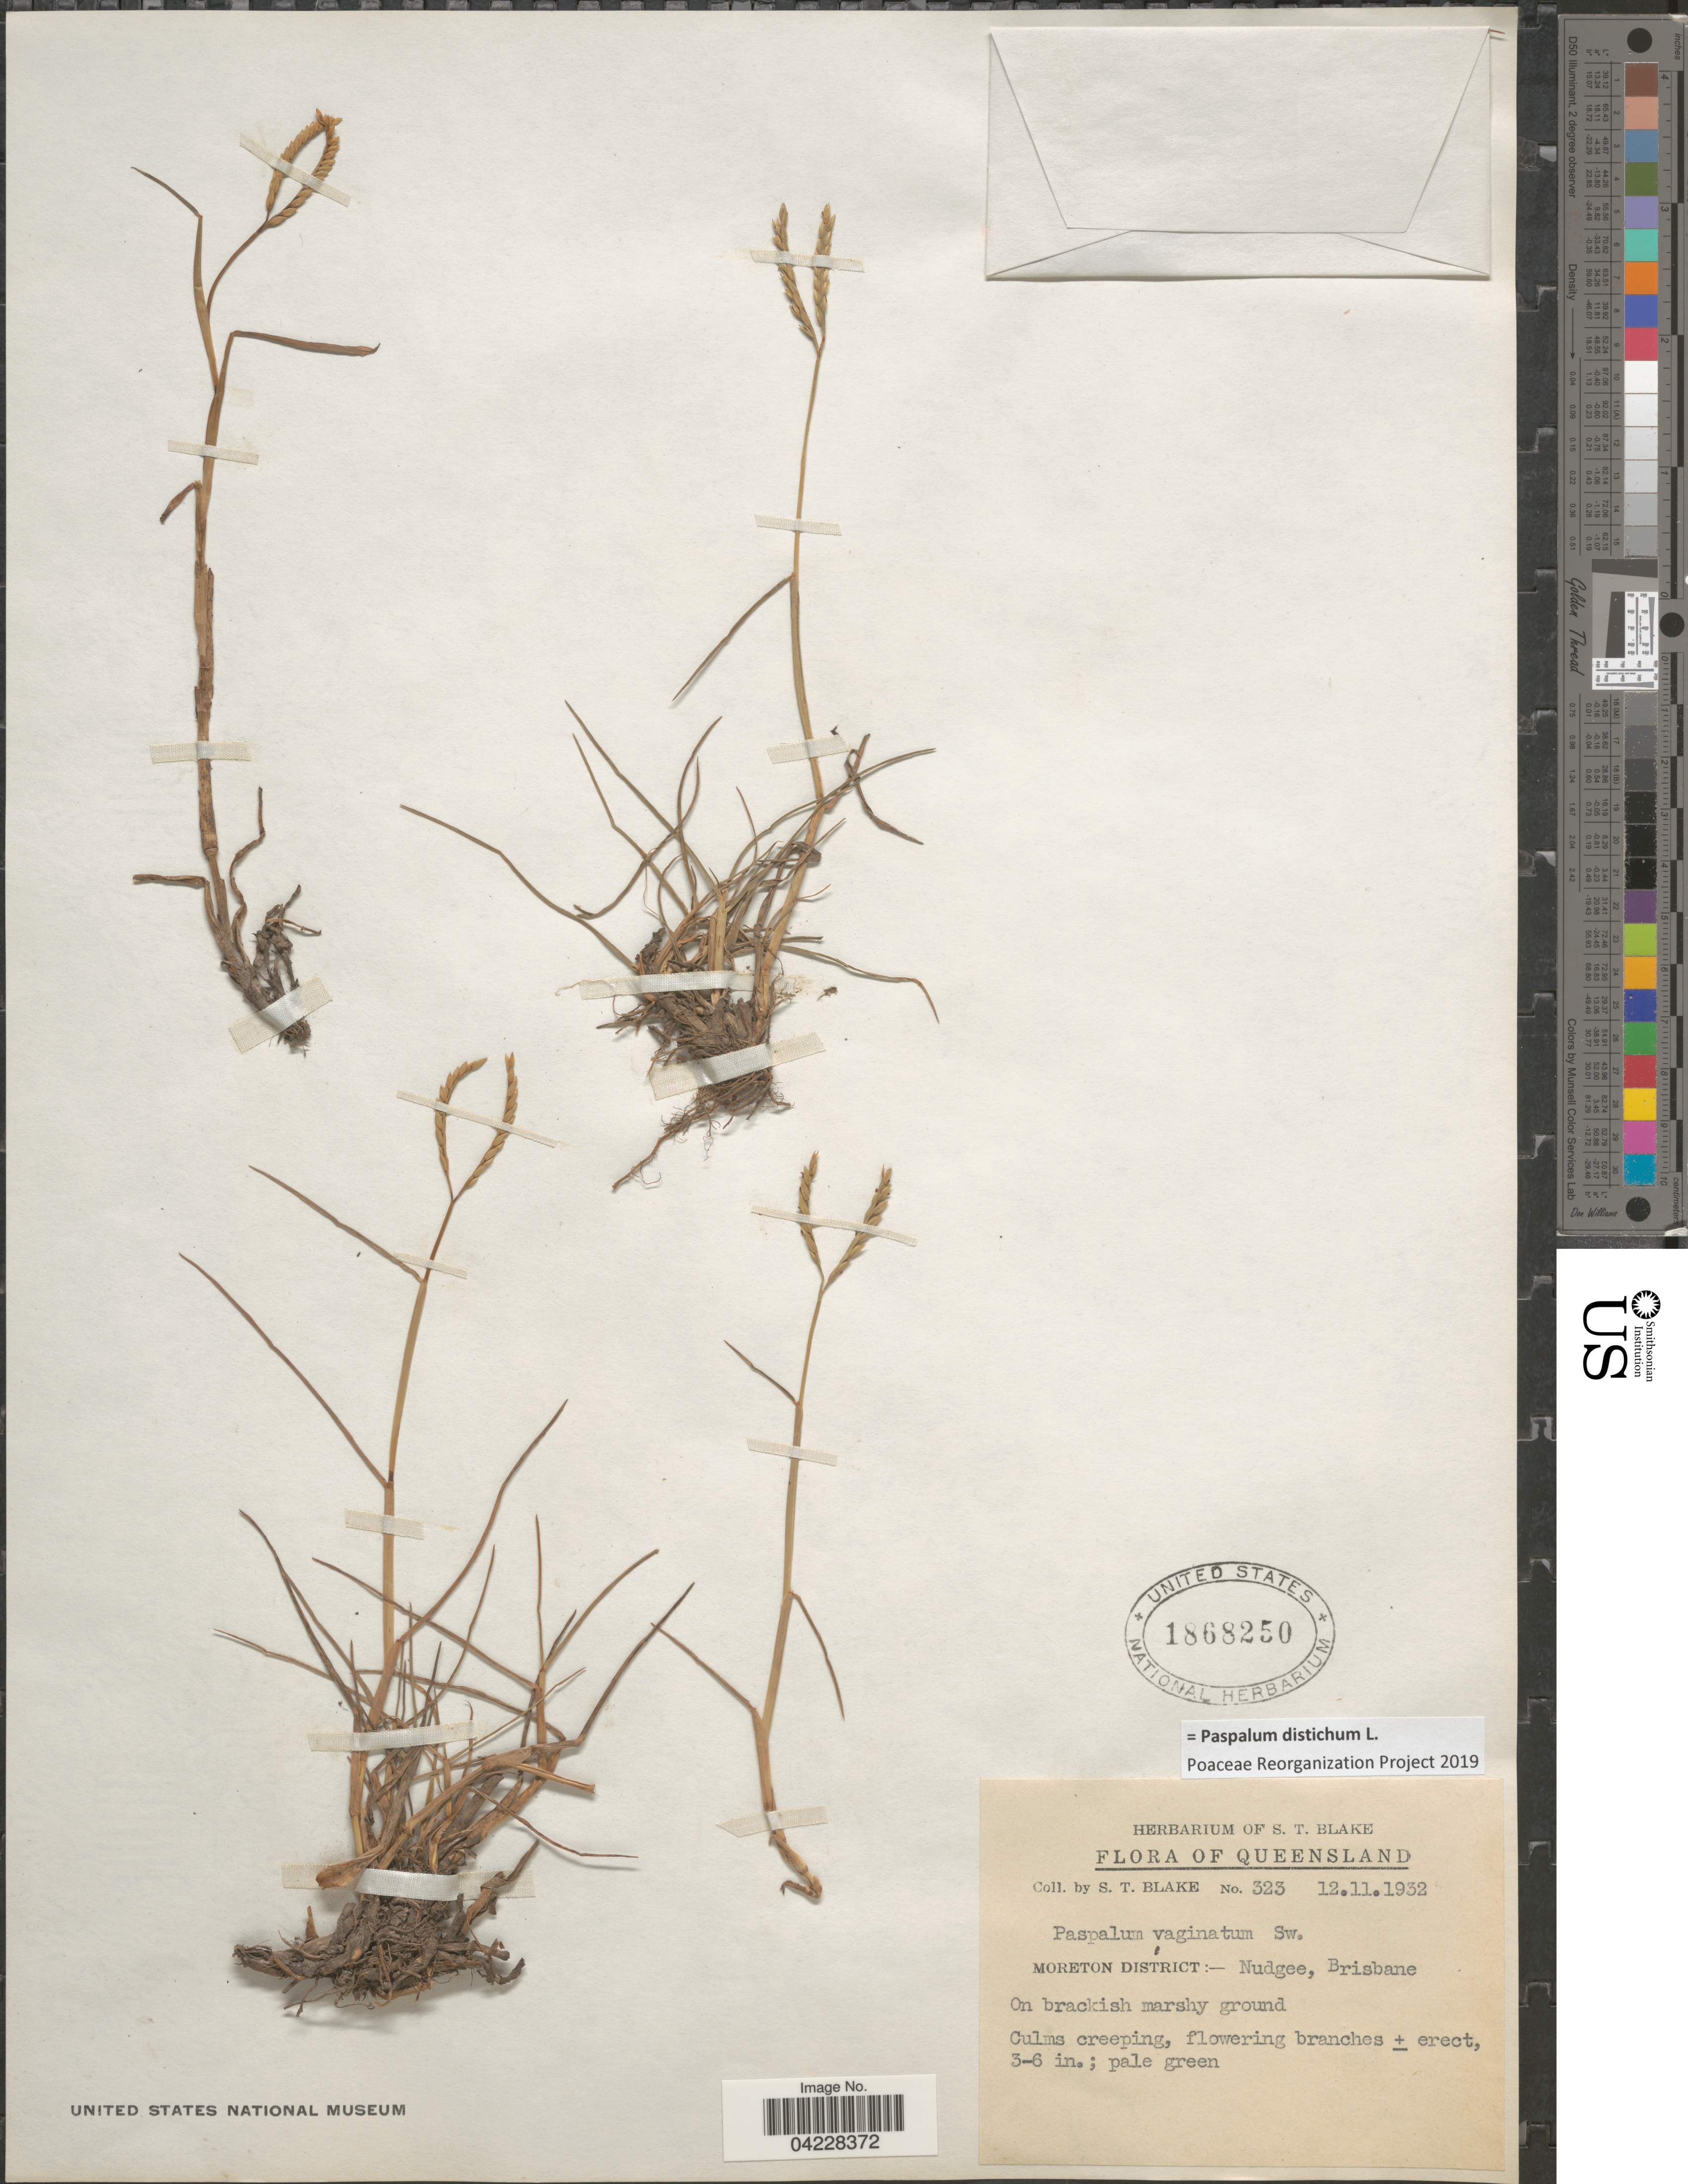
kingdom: Plantae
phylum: Tracheophyta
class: Liliopsida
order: Poales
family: Poaceae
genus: Paspalum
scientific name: Paspalum distichum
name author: L.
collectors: S. T. Blake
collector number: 323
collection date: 1932-11-12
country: Australia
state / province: Queensland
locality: Moreton District:- Nudgee, Brisbane.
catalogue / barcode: US 1868250